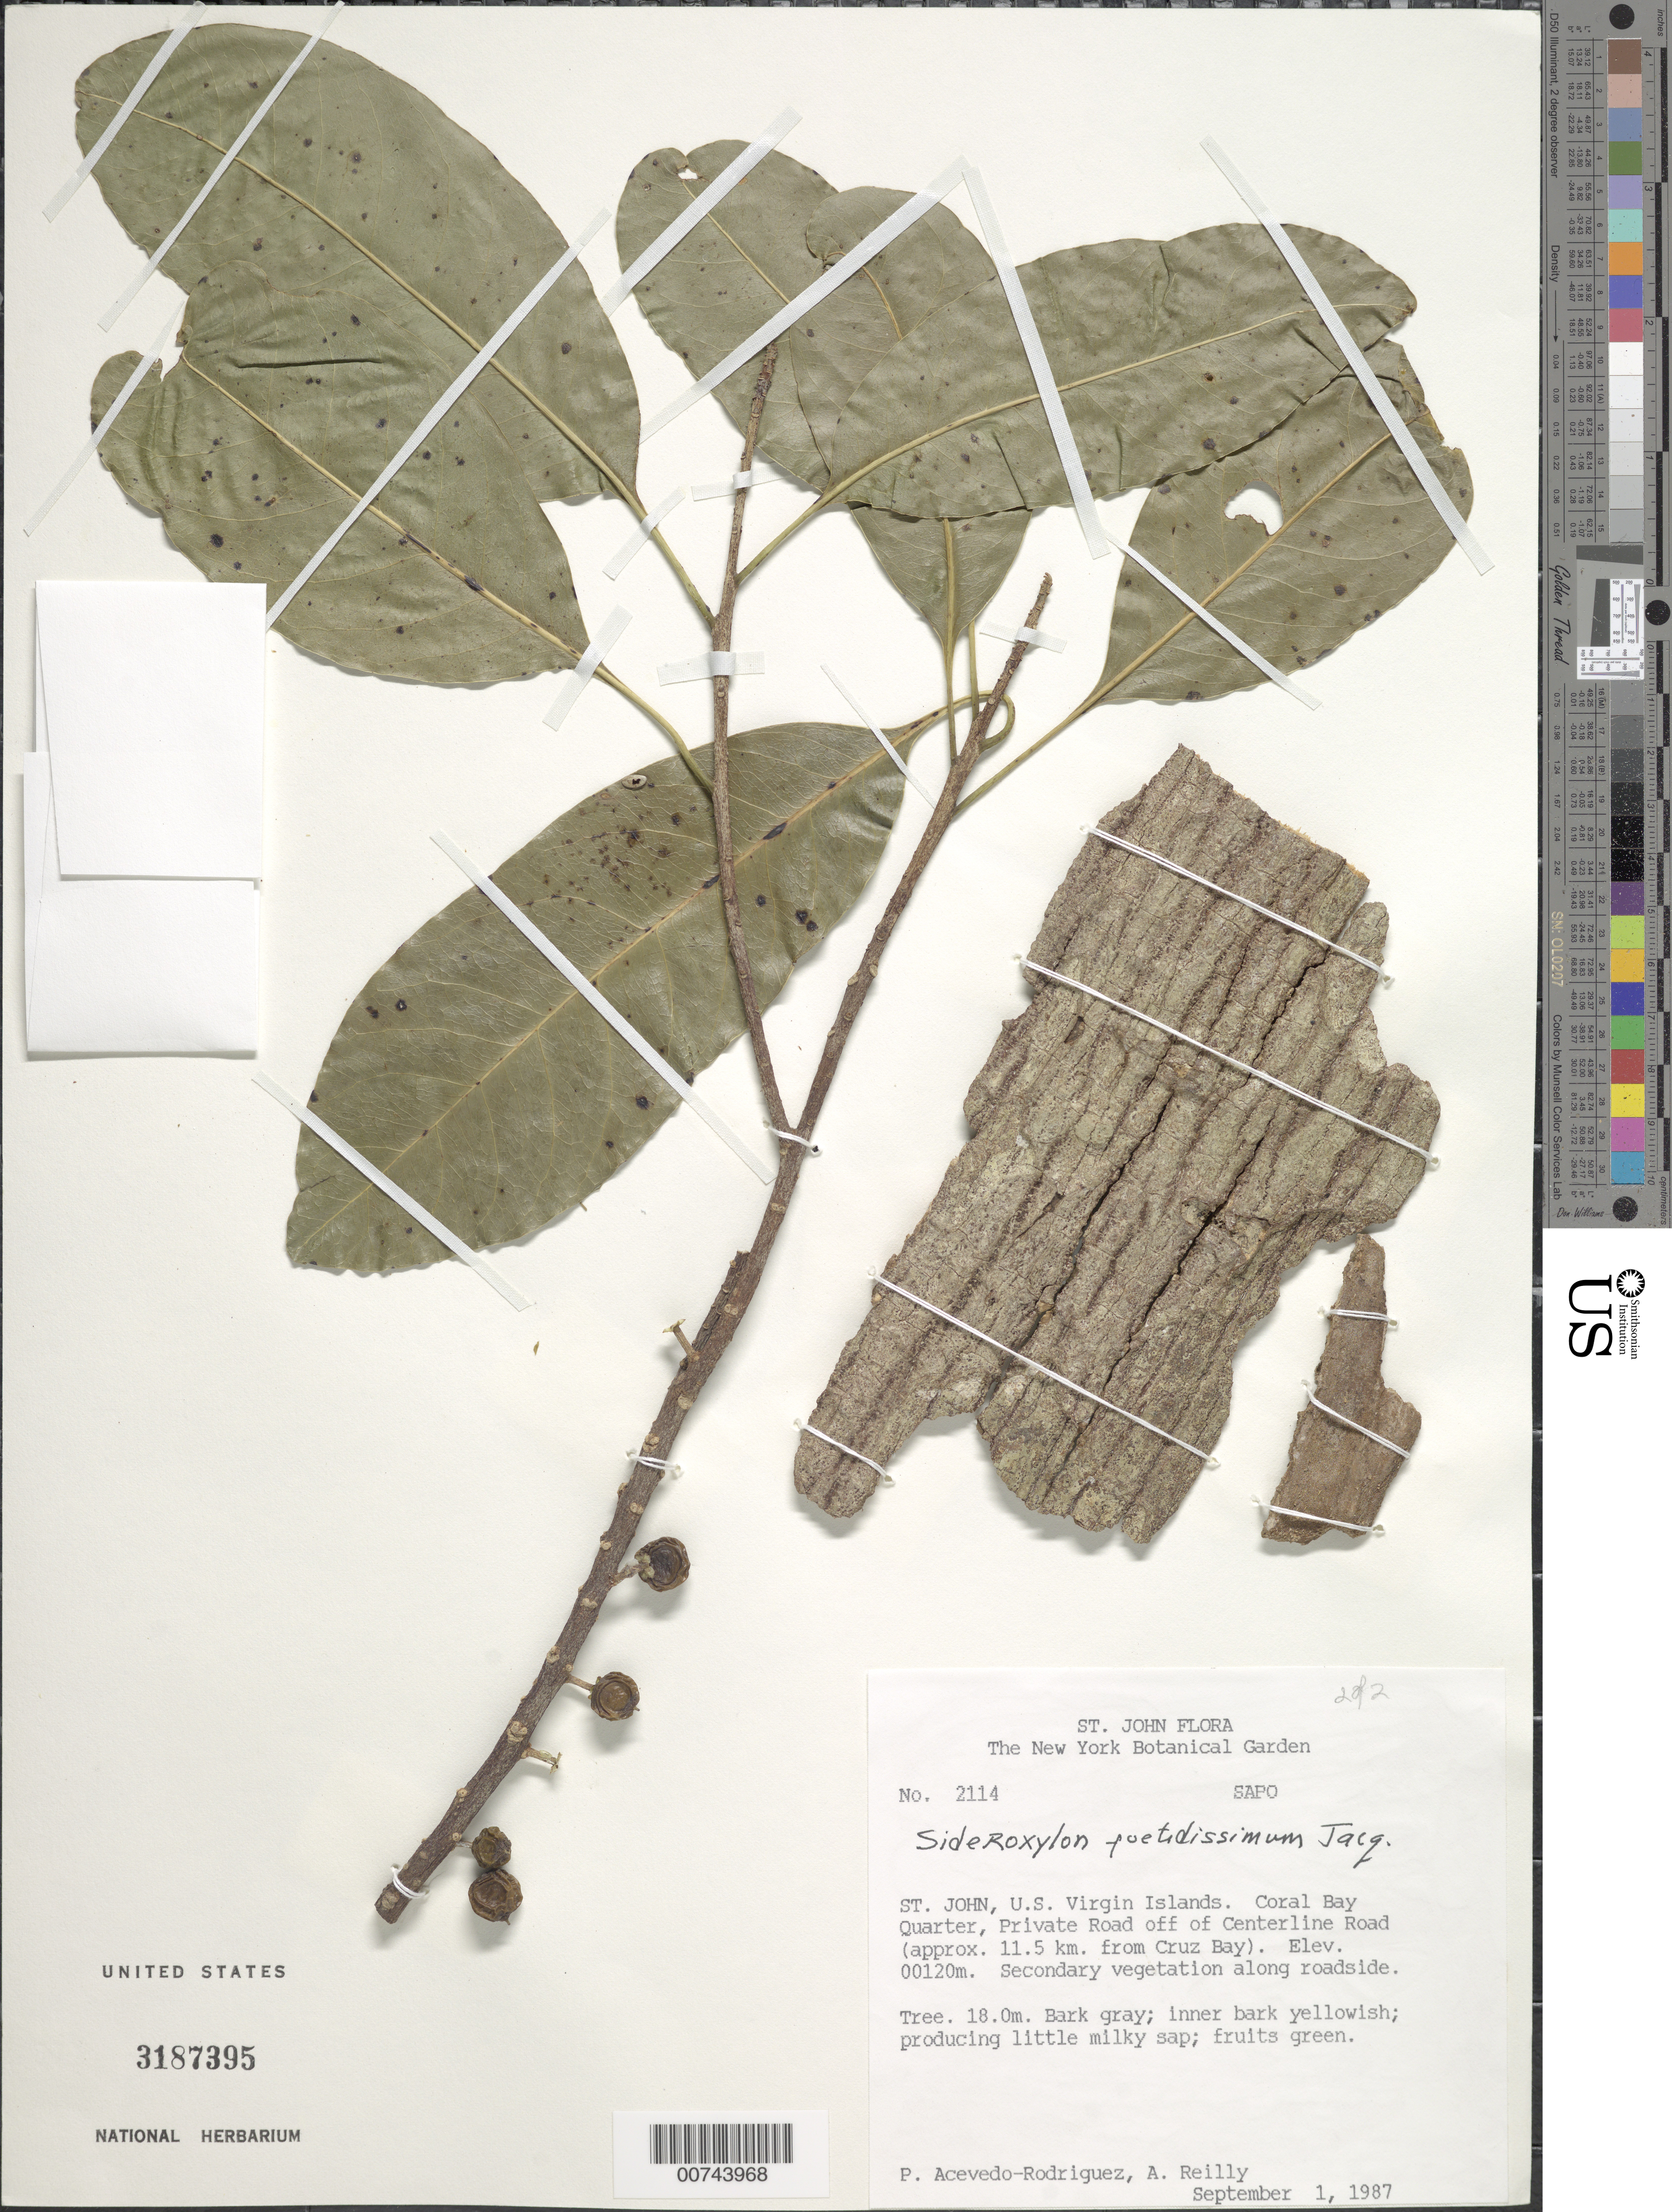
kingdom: Plantae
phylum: Tracheophyta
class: Magnoliopsida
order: Ericales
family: Sapotaceae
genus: Sideroxylon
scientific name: Sideroxylon foetidissimum var. foetidissimum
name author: Jacq.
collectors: P. Acevedo-Rodr. & A. Reilly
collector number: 2114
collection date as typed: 01 Sep 1987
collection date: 1987-09-01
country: U.S. Virgin Islands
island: St. John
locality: Coral Bay Quarter; private road off of Centerline Road (approx. 11.5 km. from Cruz Bay)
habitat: Secondary vegetation along roadside.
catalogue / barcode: US 3187395